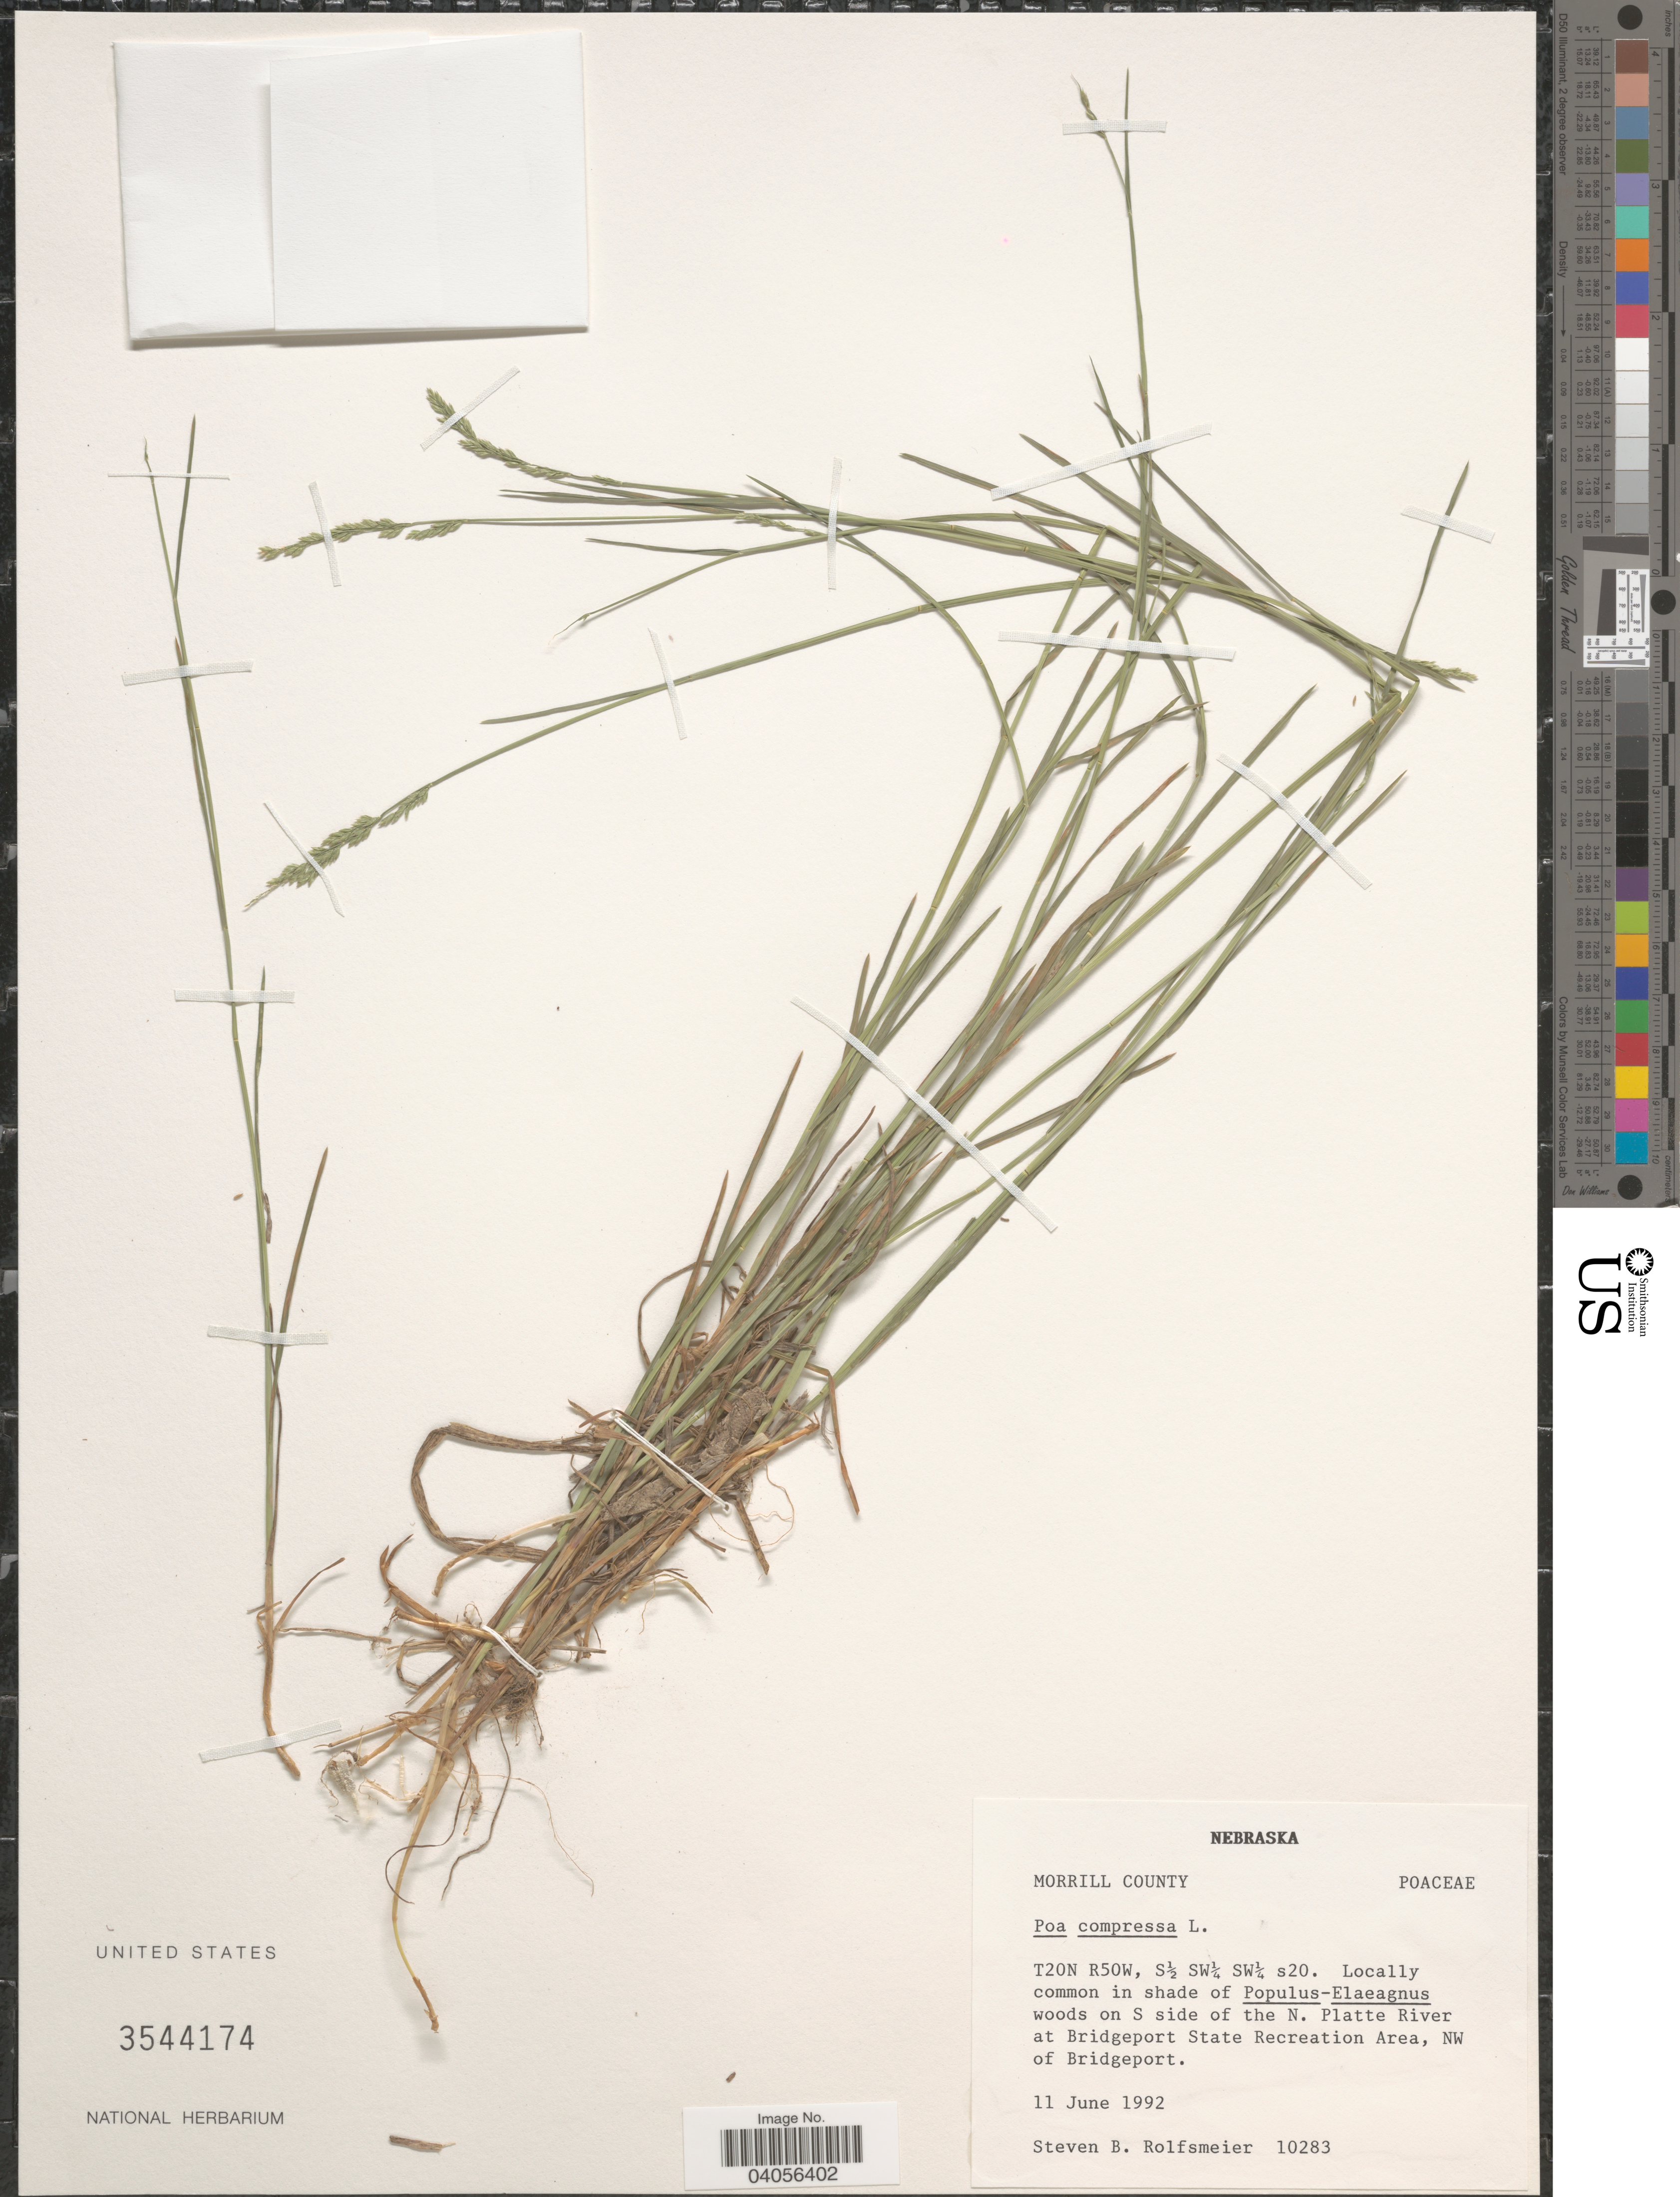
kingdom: Plantae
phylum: Tracheophyta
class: Liliopsida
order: Poales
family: Poaceae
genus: Poa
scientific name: Poa compressa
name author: L.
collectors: S. Rolfsmeier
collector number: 10283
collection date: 1992-06-11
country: United States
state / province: Nebraska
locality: Morrill County. T20N R50W, S½ SW¼ SW¼ s20. On S side of the N. Platte River at Bridgeport State Recreation Area, NW of Bridgeport.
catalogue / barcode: US 3544174